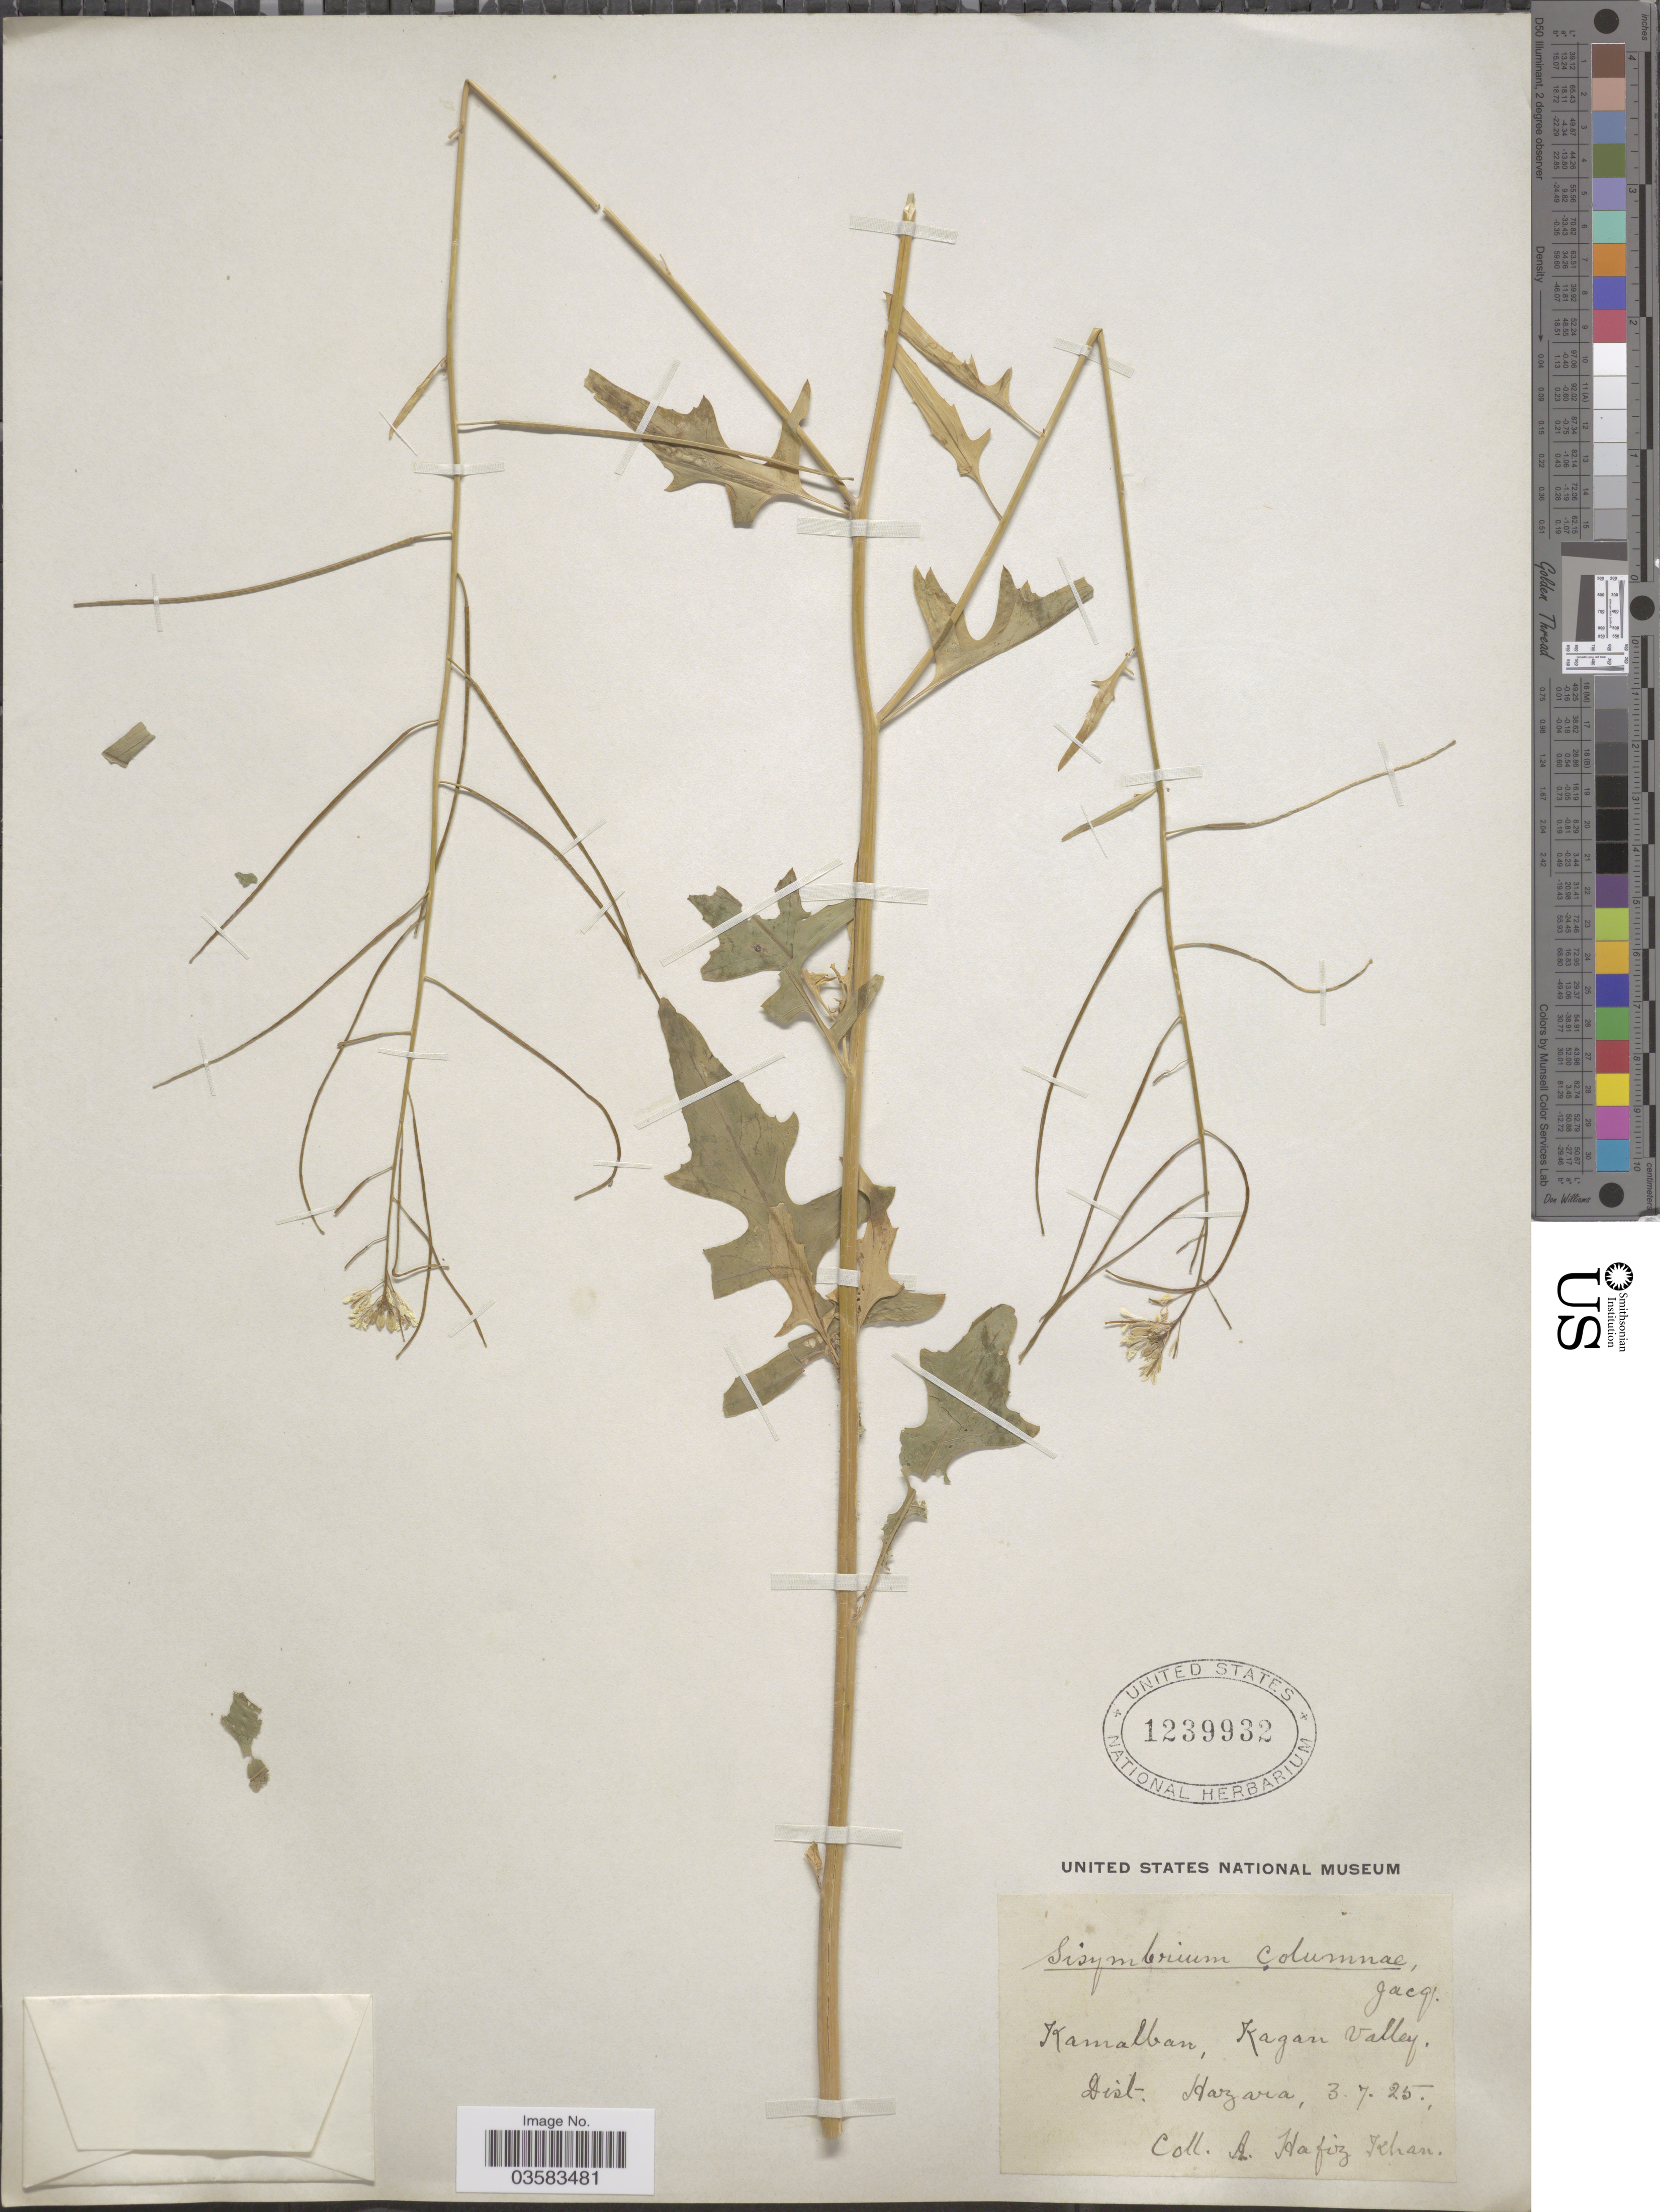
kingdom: Plantae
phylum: Tracheophyta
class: Magnoliopsida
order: Brassicales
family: Brassicaceae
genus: Sisymbrium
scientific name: Sisymbrium orientale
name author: L.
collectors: A. Hafiz-Khan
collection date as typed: Transcribed d/m/y: 3/7/25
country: Pakistan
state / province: Khyber Pakhtunkhwa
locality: Kamalban, Kagan Valley. Dist. Hazara.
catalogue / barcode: US 1239932